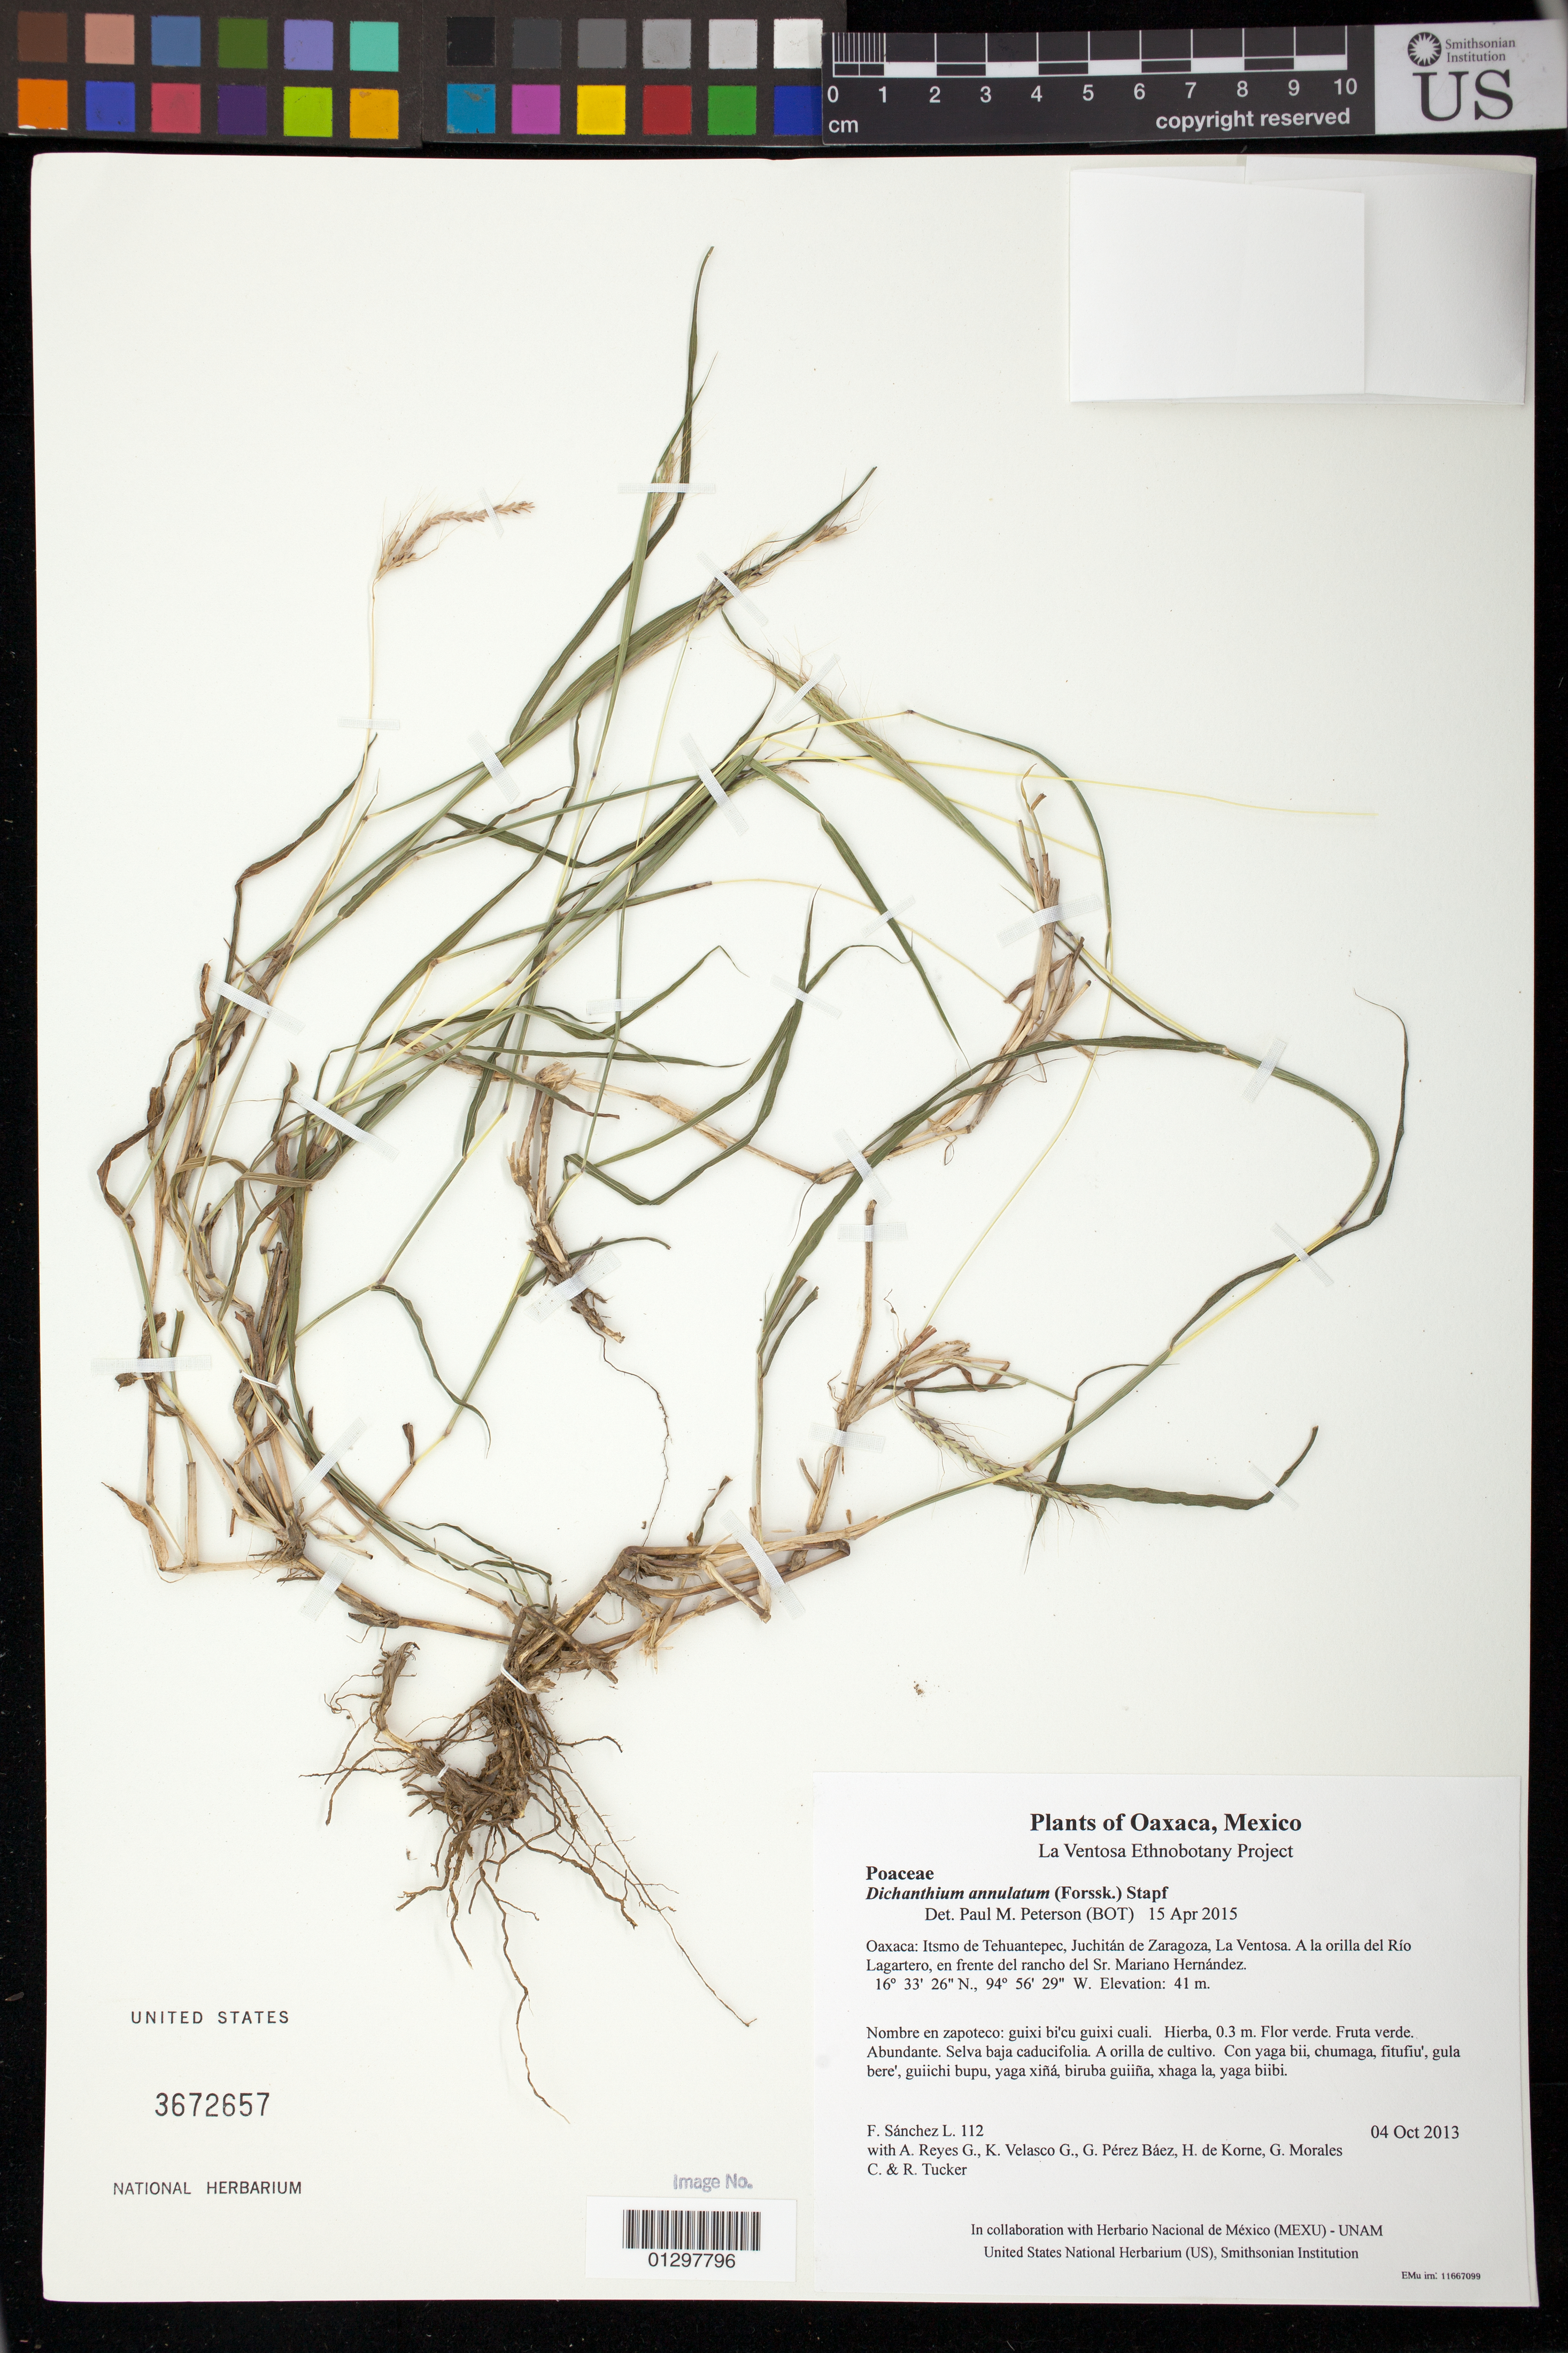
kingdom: Plantae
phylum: Tracheophyta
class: Liliopsida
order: Poales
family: Poaceae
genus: Dichanthium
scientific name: Dichanthium annulatum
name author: (Forssk.) Stapf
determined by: Peterson, Paul M., (BOT), Smithsonian Institution - National Museum of Natural History (UNITED STATES)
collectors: F. Sánchez L., A. Reyes G., K. Velasco G., G. Pérez Báez, H. de Korne, G. Morales C. & R. Tucker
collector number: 112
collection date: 2013-10-04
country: Mexico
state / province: Oaxaca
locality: Itsmo de Tehuantepec, Juchitán de Zaragoza, La Ventosa. A la orilla del Río Lagartero, en frente del rancho del Sr. Mariano Hernández.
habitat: Selva baja caducifolia. A orilla de cultivo.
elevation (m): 41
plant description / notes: MEXU, SERO, US; Guixi. 0.3 m. Guie' naga'. Cuaananaxhi naga'. Stale.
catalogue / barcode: US 3672657